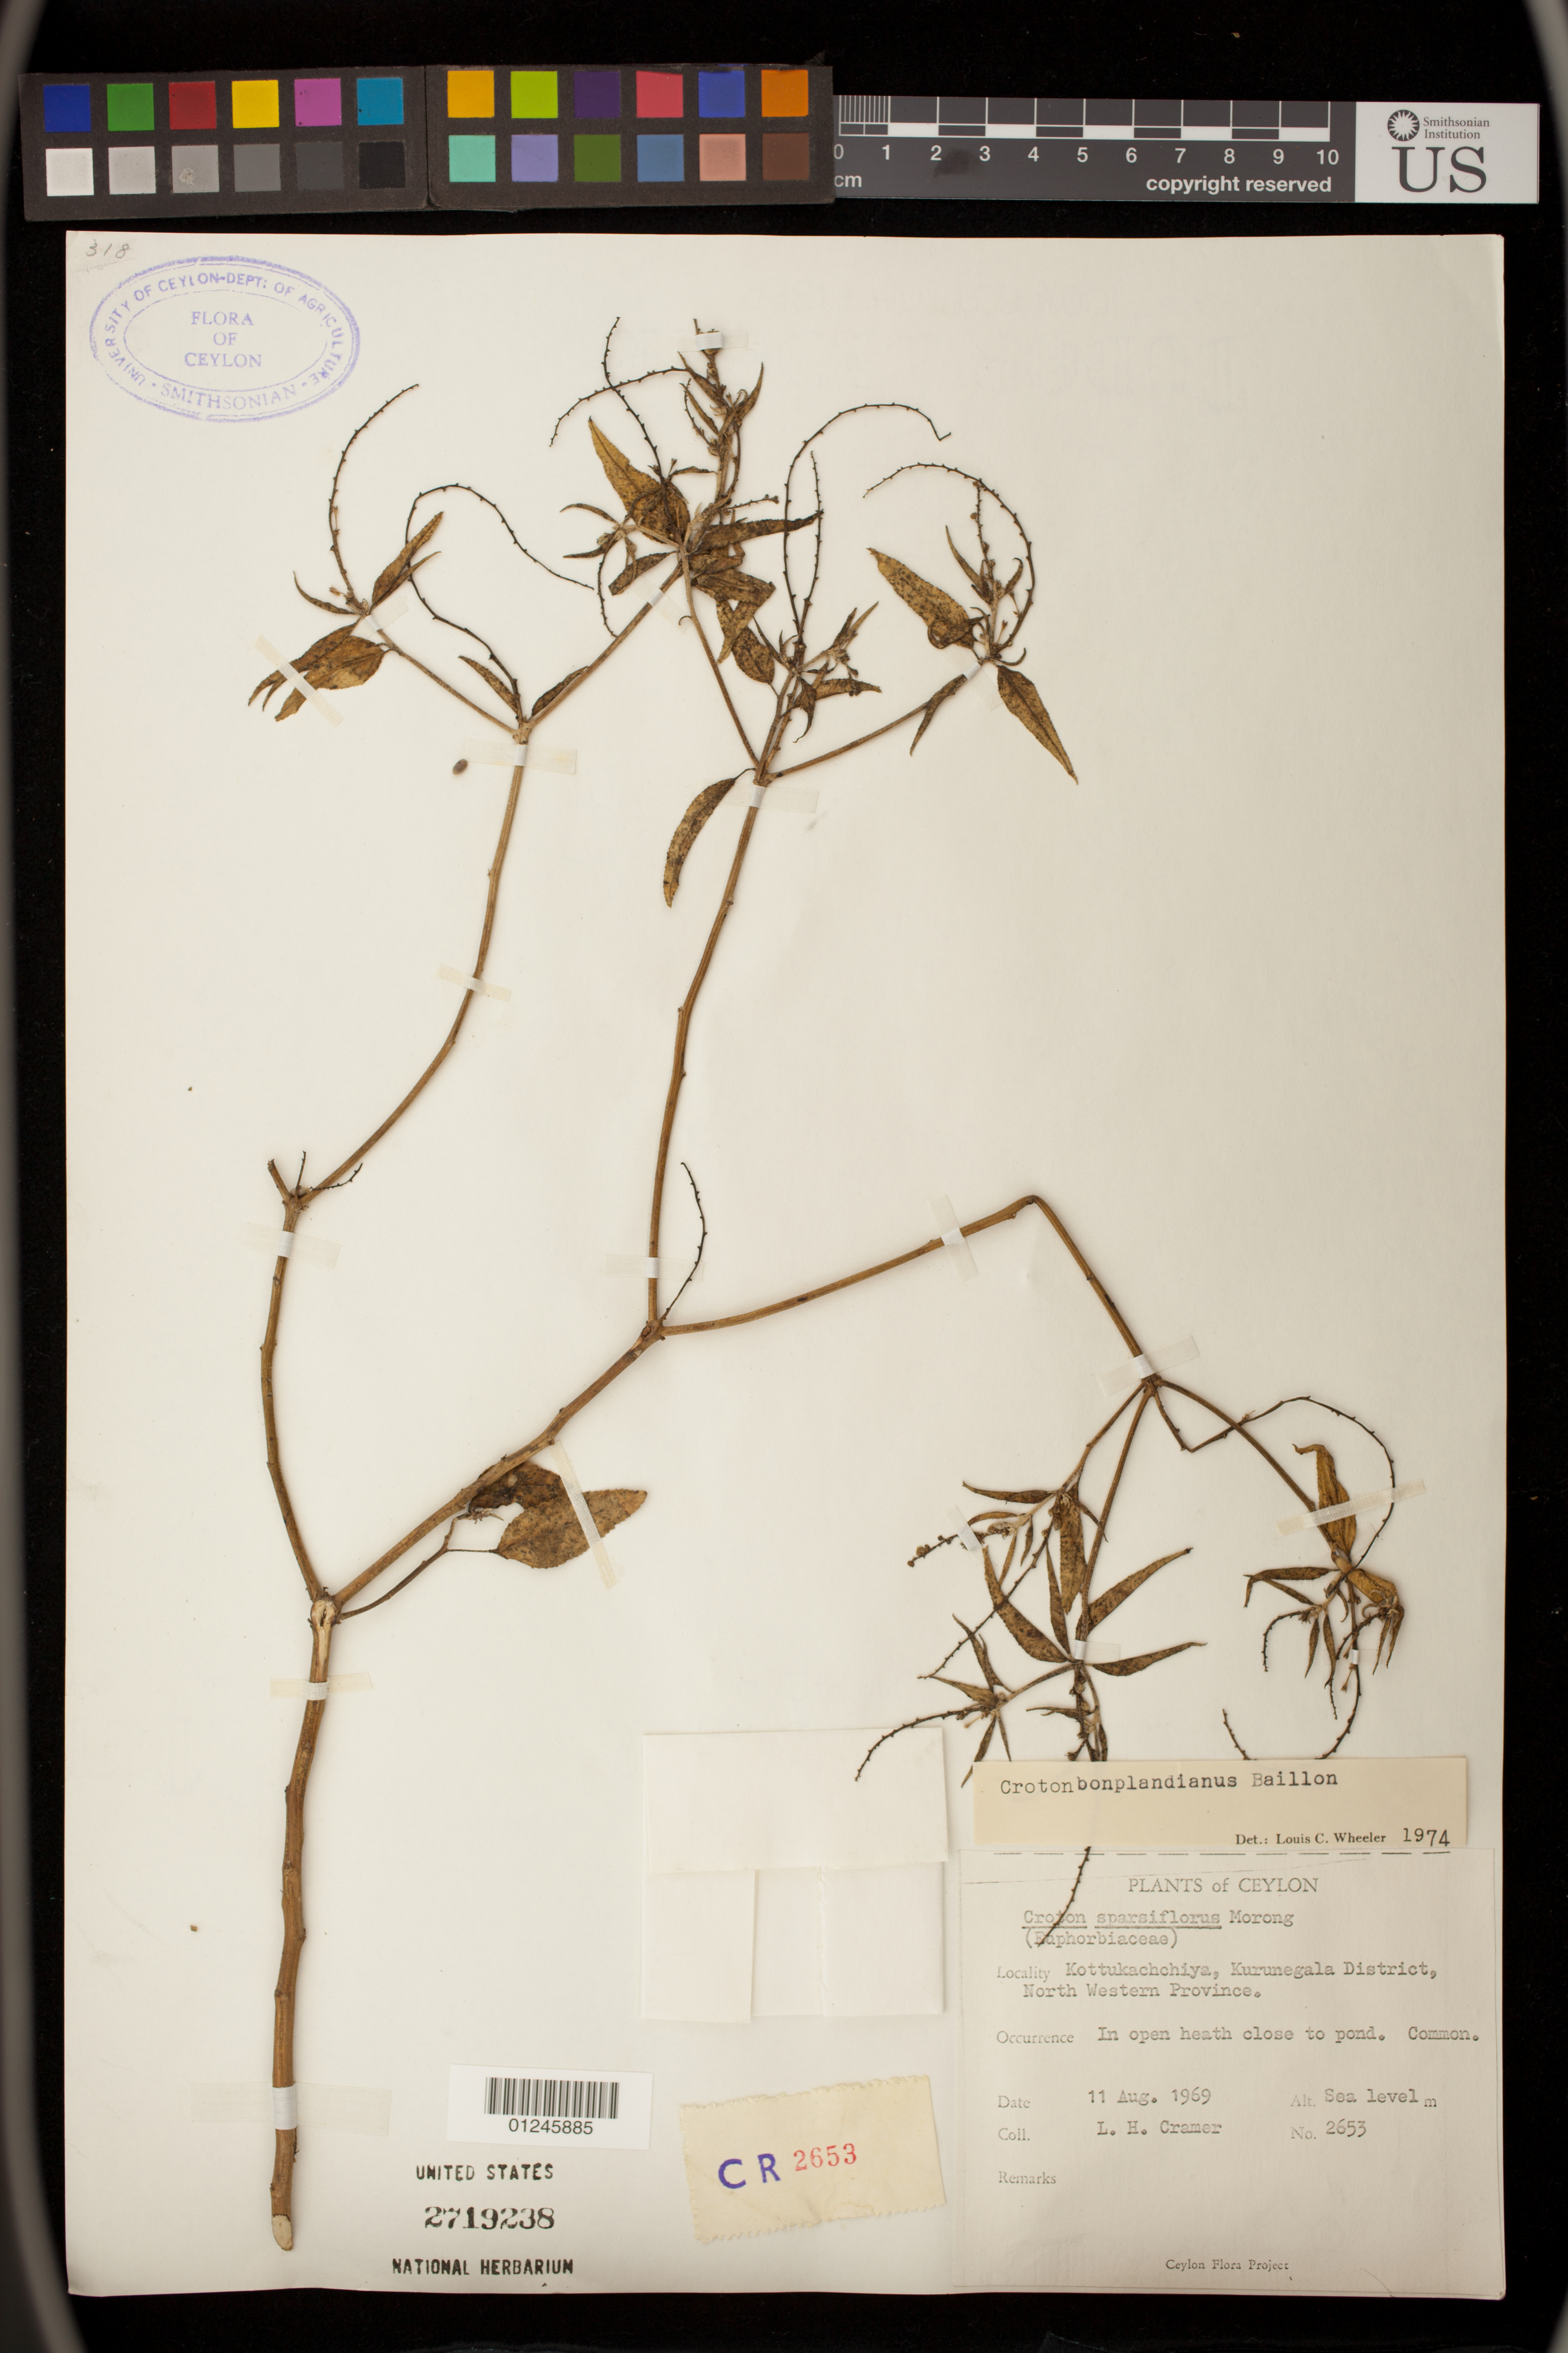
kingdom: Plantae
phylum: Tracheophyta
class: Magnoliopsida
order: Malpighiales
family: Euphorbiaceae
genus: Croton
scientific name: Croton bonplandianus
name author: Baill.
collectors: L. H. Cramer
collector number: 2653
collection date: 1969-08-11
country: Sri Lanka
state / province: North Western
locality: Kottukachchiya, Kurunegala District, North Western Province.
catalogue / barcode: US 2719238